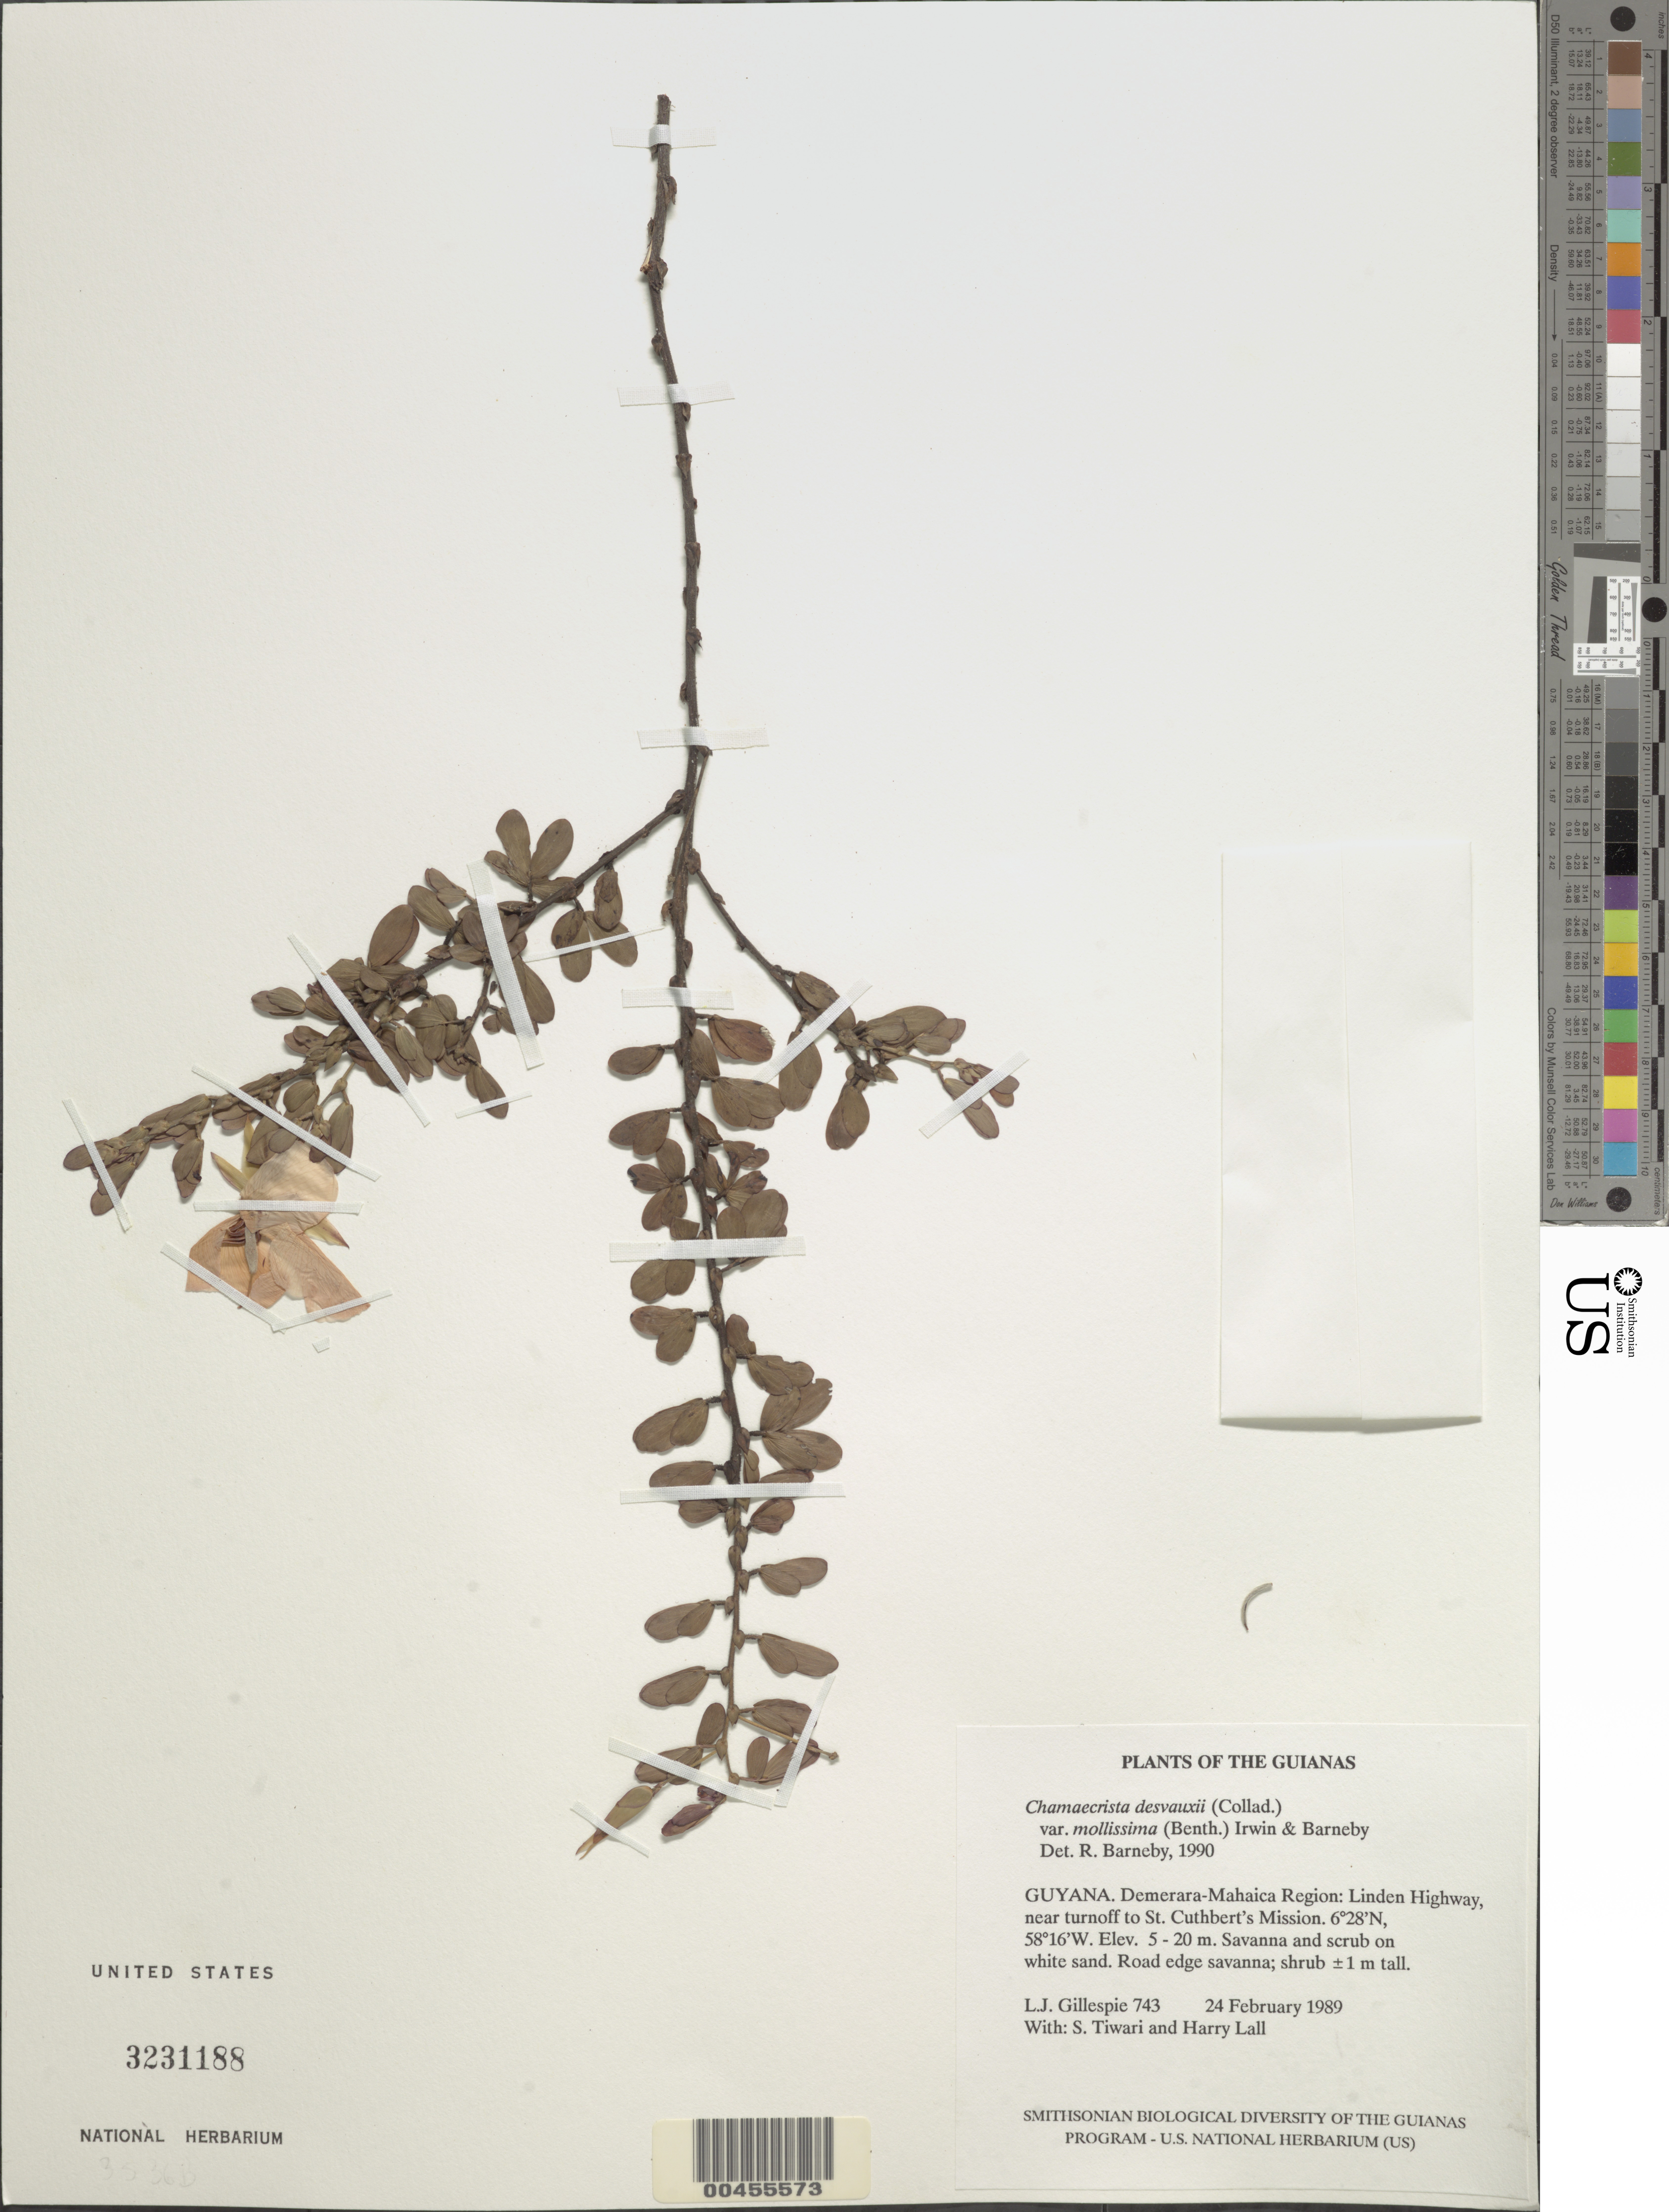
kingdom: Plantae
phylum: Tracheophyta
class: Magnoliopsida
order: Fabales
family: Fabaceae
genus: Chamaecrista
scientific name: Chamaecrista desvauxii var. mollissima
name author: (Benth.) H.S. Irwin & Barneby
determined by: Barneby, Rupert C., (NY)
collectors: L. J. Gillespie, S. Tiwari & H. Lall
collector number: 743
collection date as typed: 24 February 1989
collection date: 1989-02-24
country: Guyana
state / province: Demerara-Mahaica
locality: Linden Highway, near turnoff to St. Cuthbert's Mission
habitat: Savanna and scrub on white sand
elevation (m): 5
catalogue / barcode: US 3231188